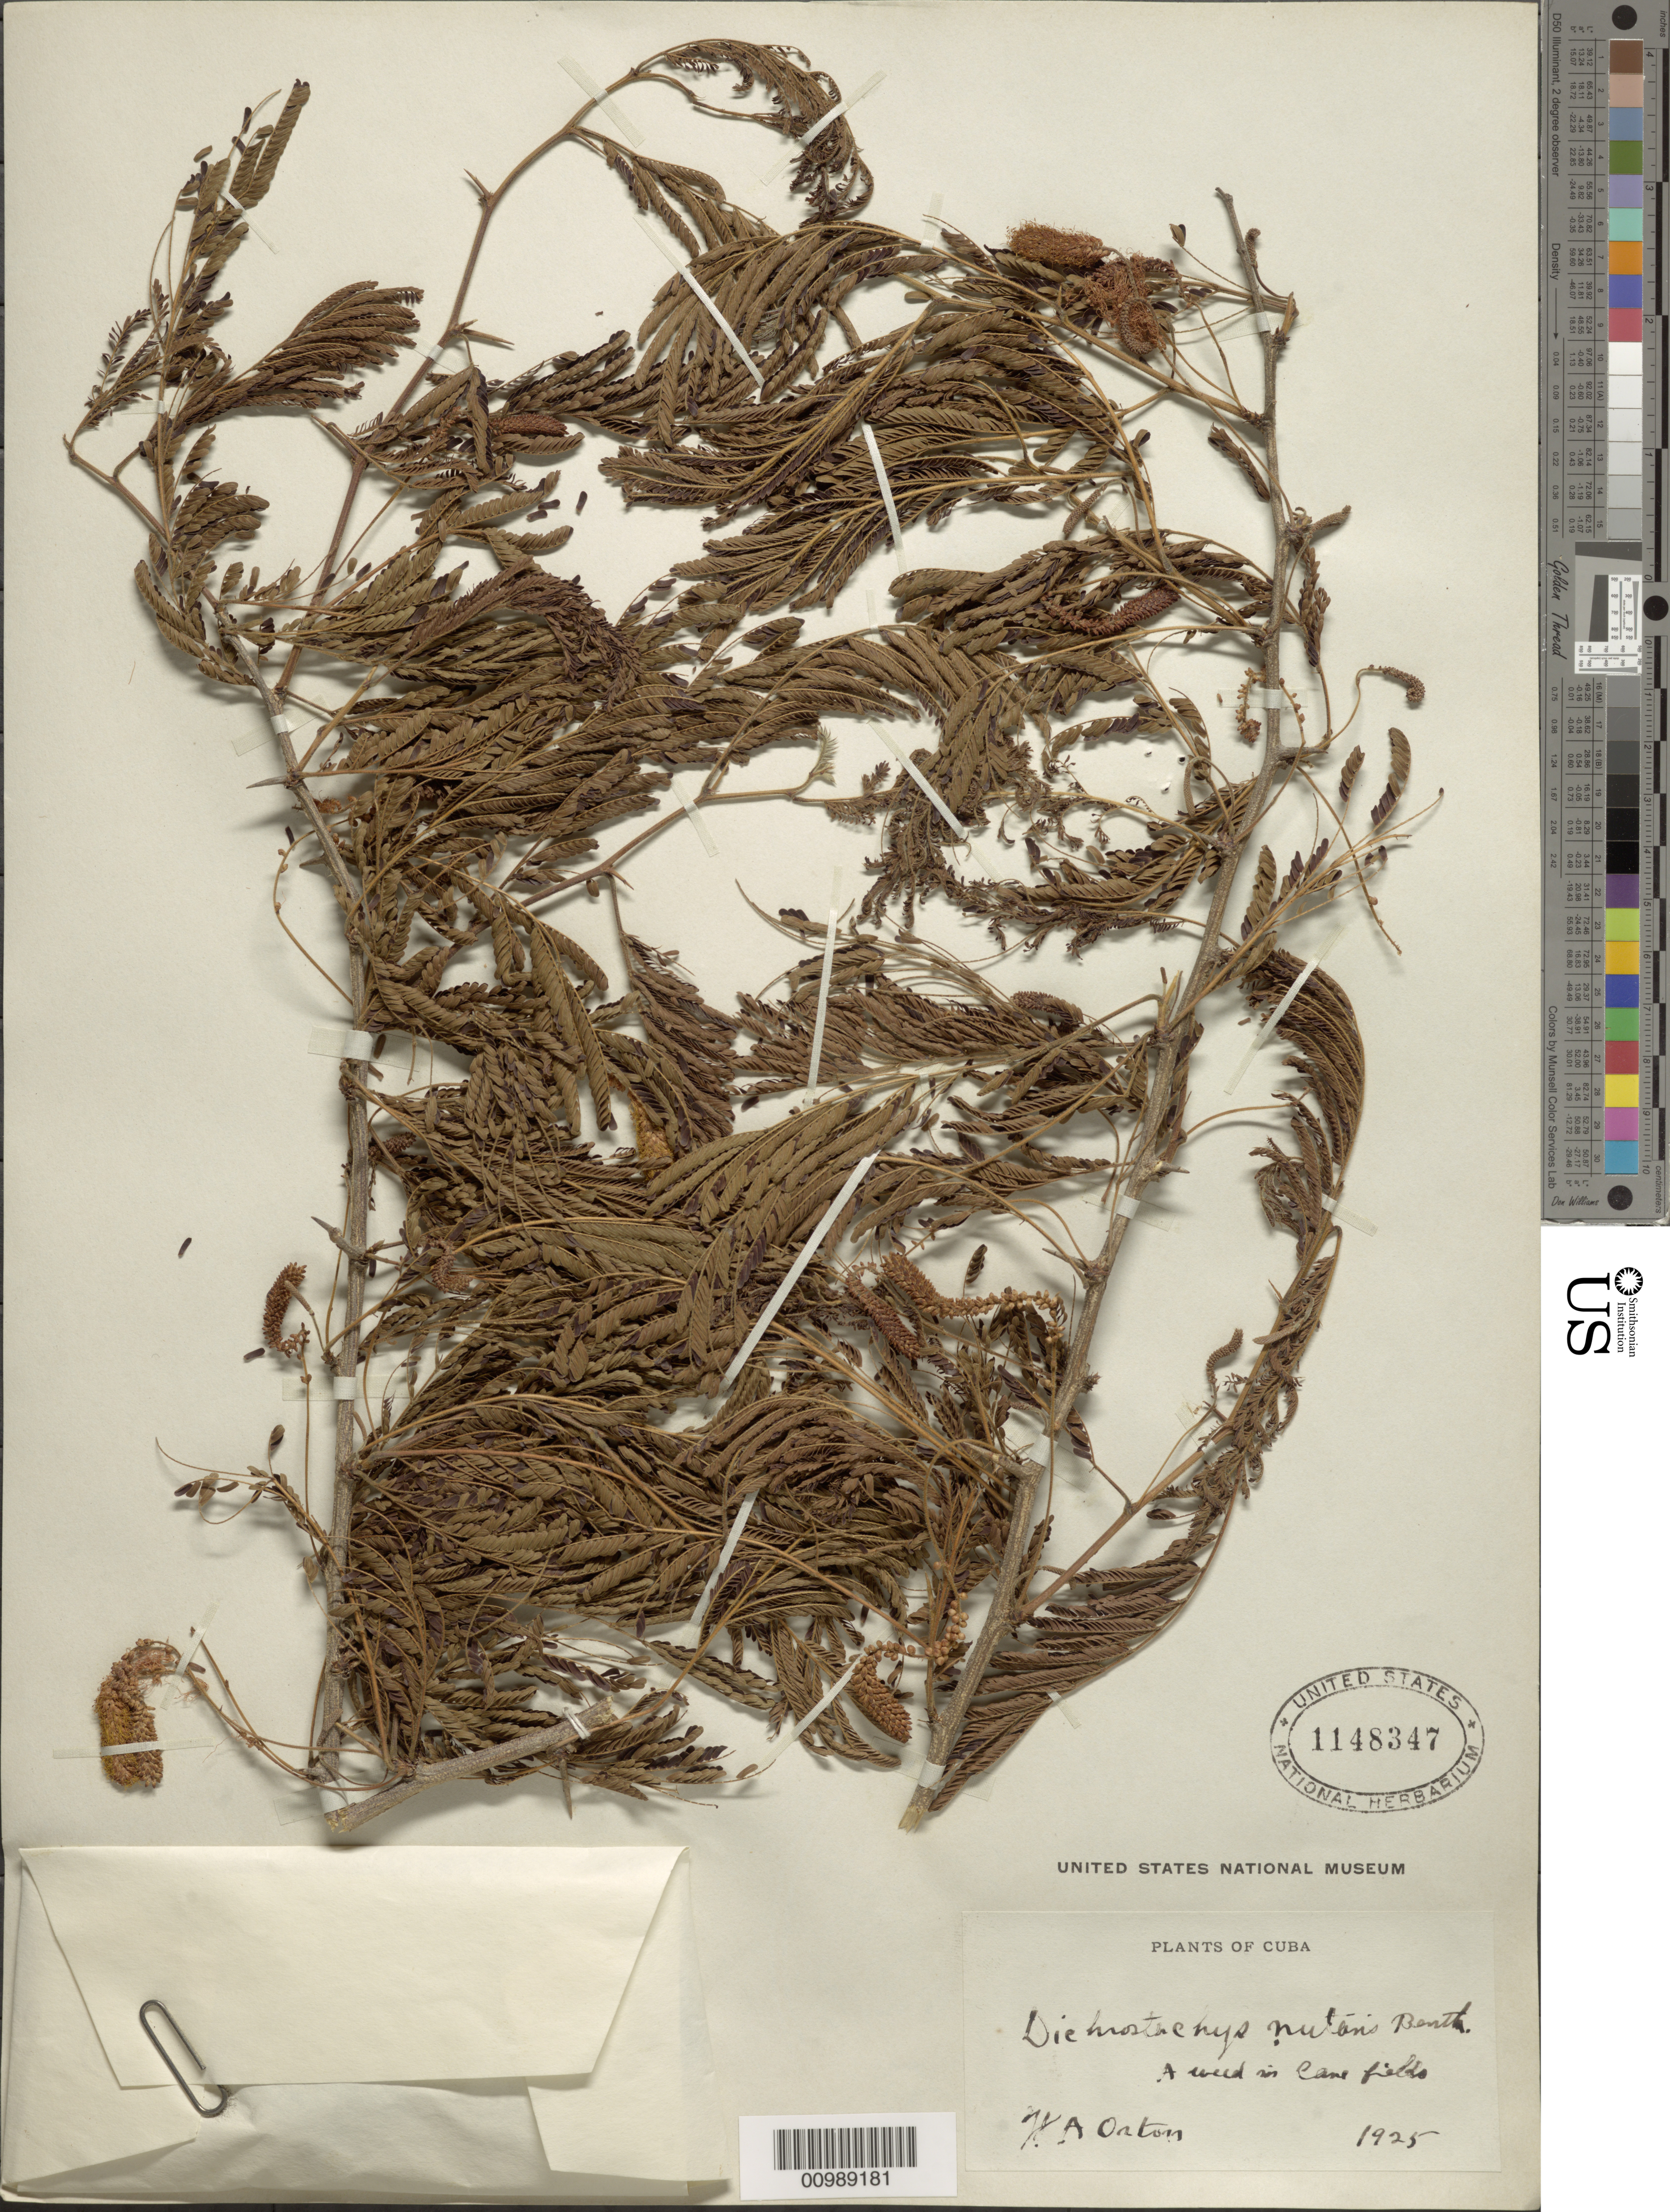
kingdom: Plantae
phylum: Tracheophyta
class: Magnoliopsida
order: Fabales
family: Fabaceae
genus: Dichrostachys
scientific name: Dichrostachys glomerata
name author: (Forssk.) Chiov.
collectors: W. Orton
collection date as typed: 1925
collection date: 1925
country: Cuba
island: Cuba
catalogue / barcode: US 1148347